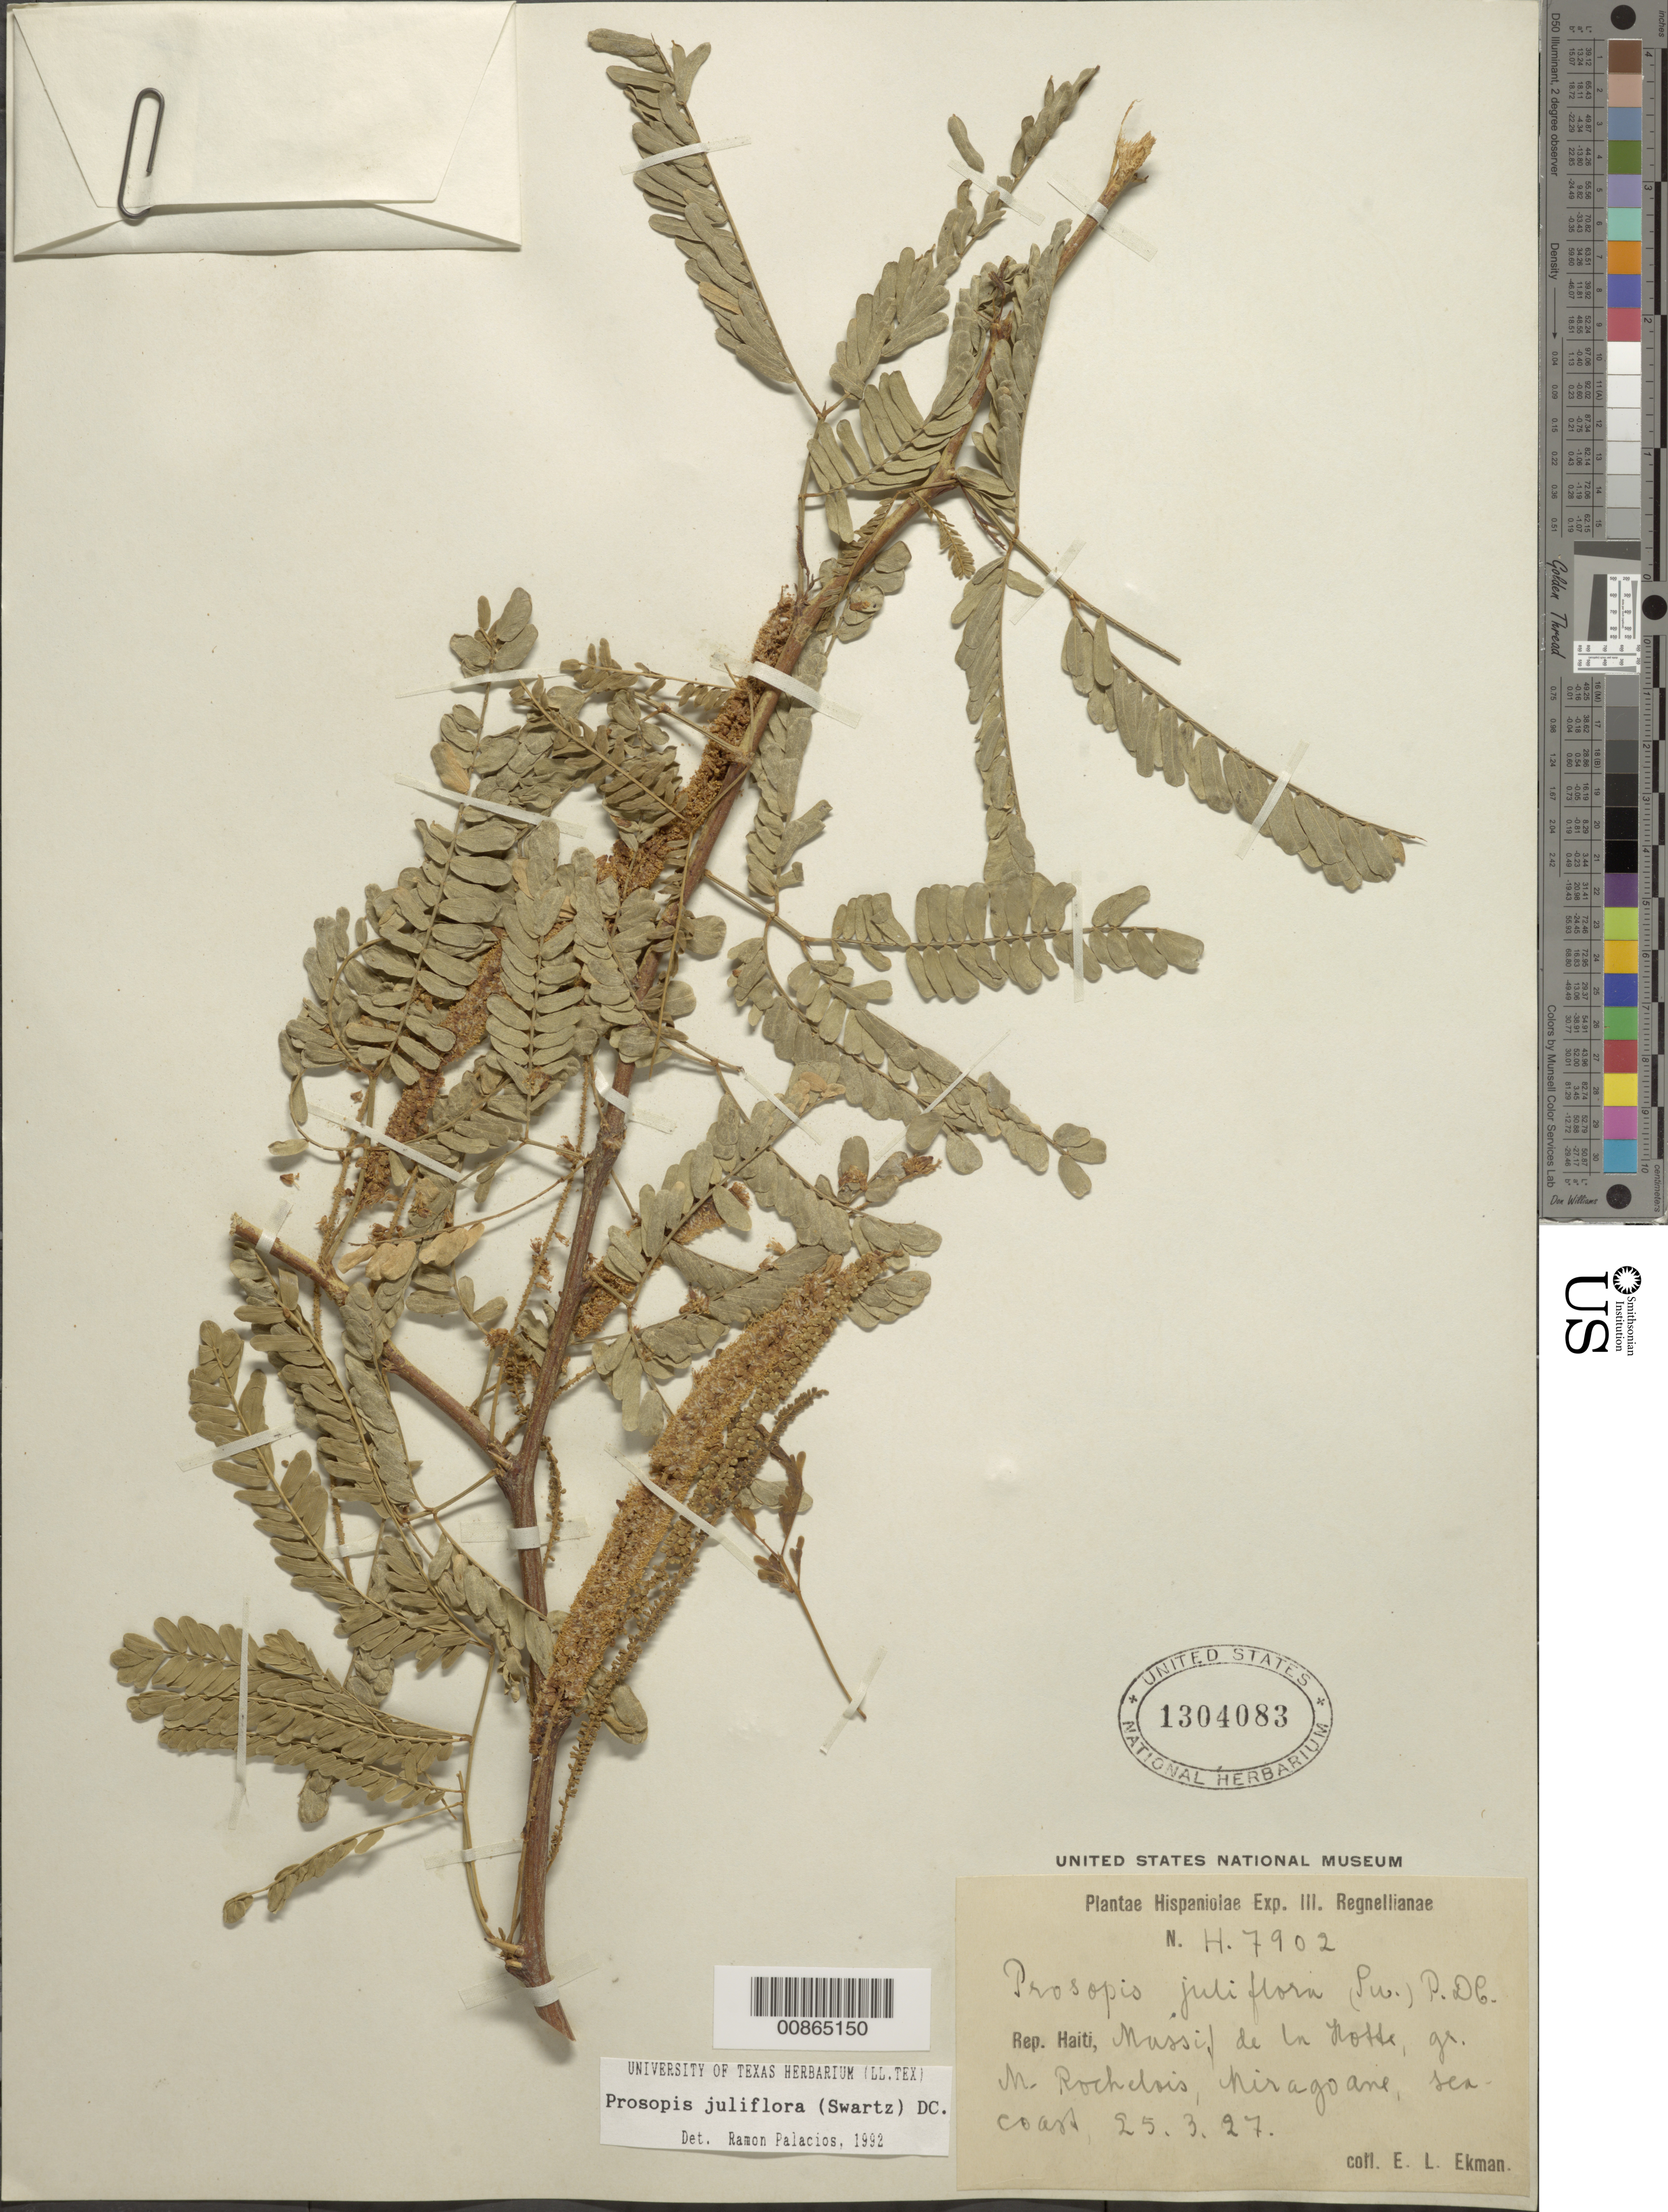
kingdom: Plantae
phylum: Tracheophyta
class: Magnoliopsida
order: Fabales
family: Fabaceae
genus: Neltuma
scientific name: Neltuma juliflora var. juliflora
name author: (Sw.) Raf.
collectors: E. L. Ekman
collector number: H 7902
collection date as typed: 25 Mar 1927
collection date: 1927-03-25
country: Haiti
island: Hispaniola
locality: Massif de la Hotte, gr. M. Rochelois, Miragoane.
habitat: Sea coast.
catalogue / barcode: US 1304083